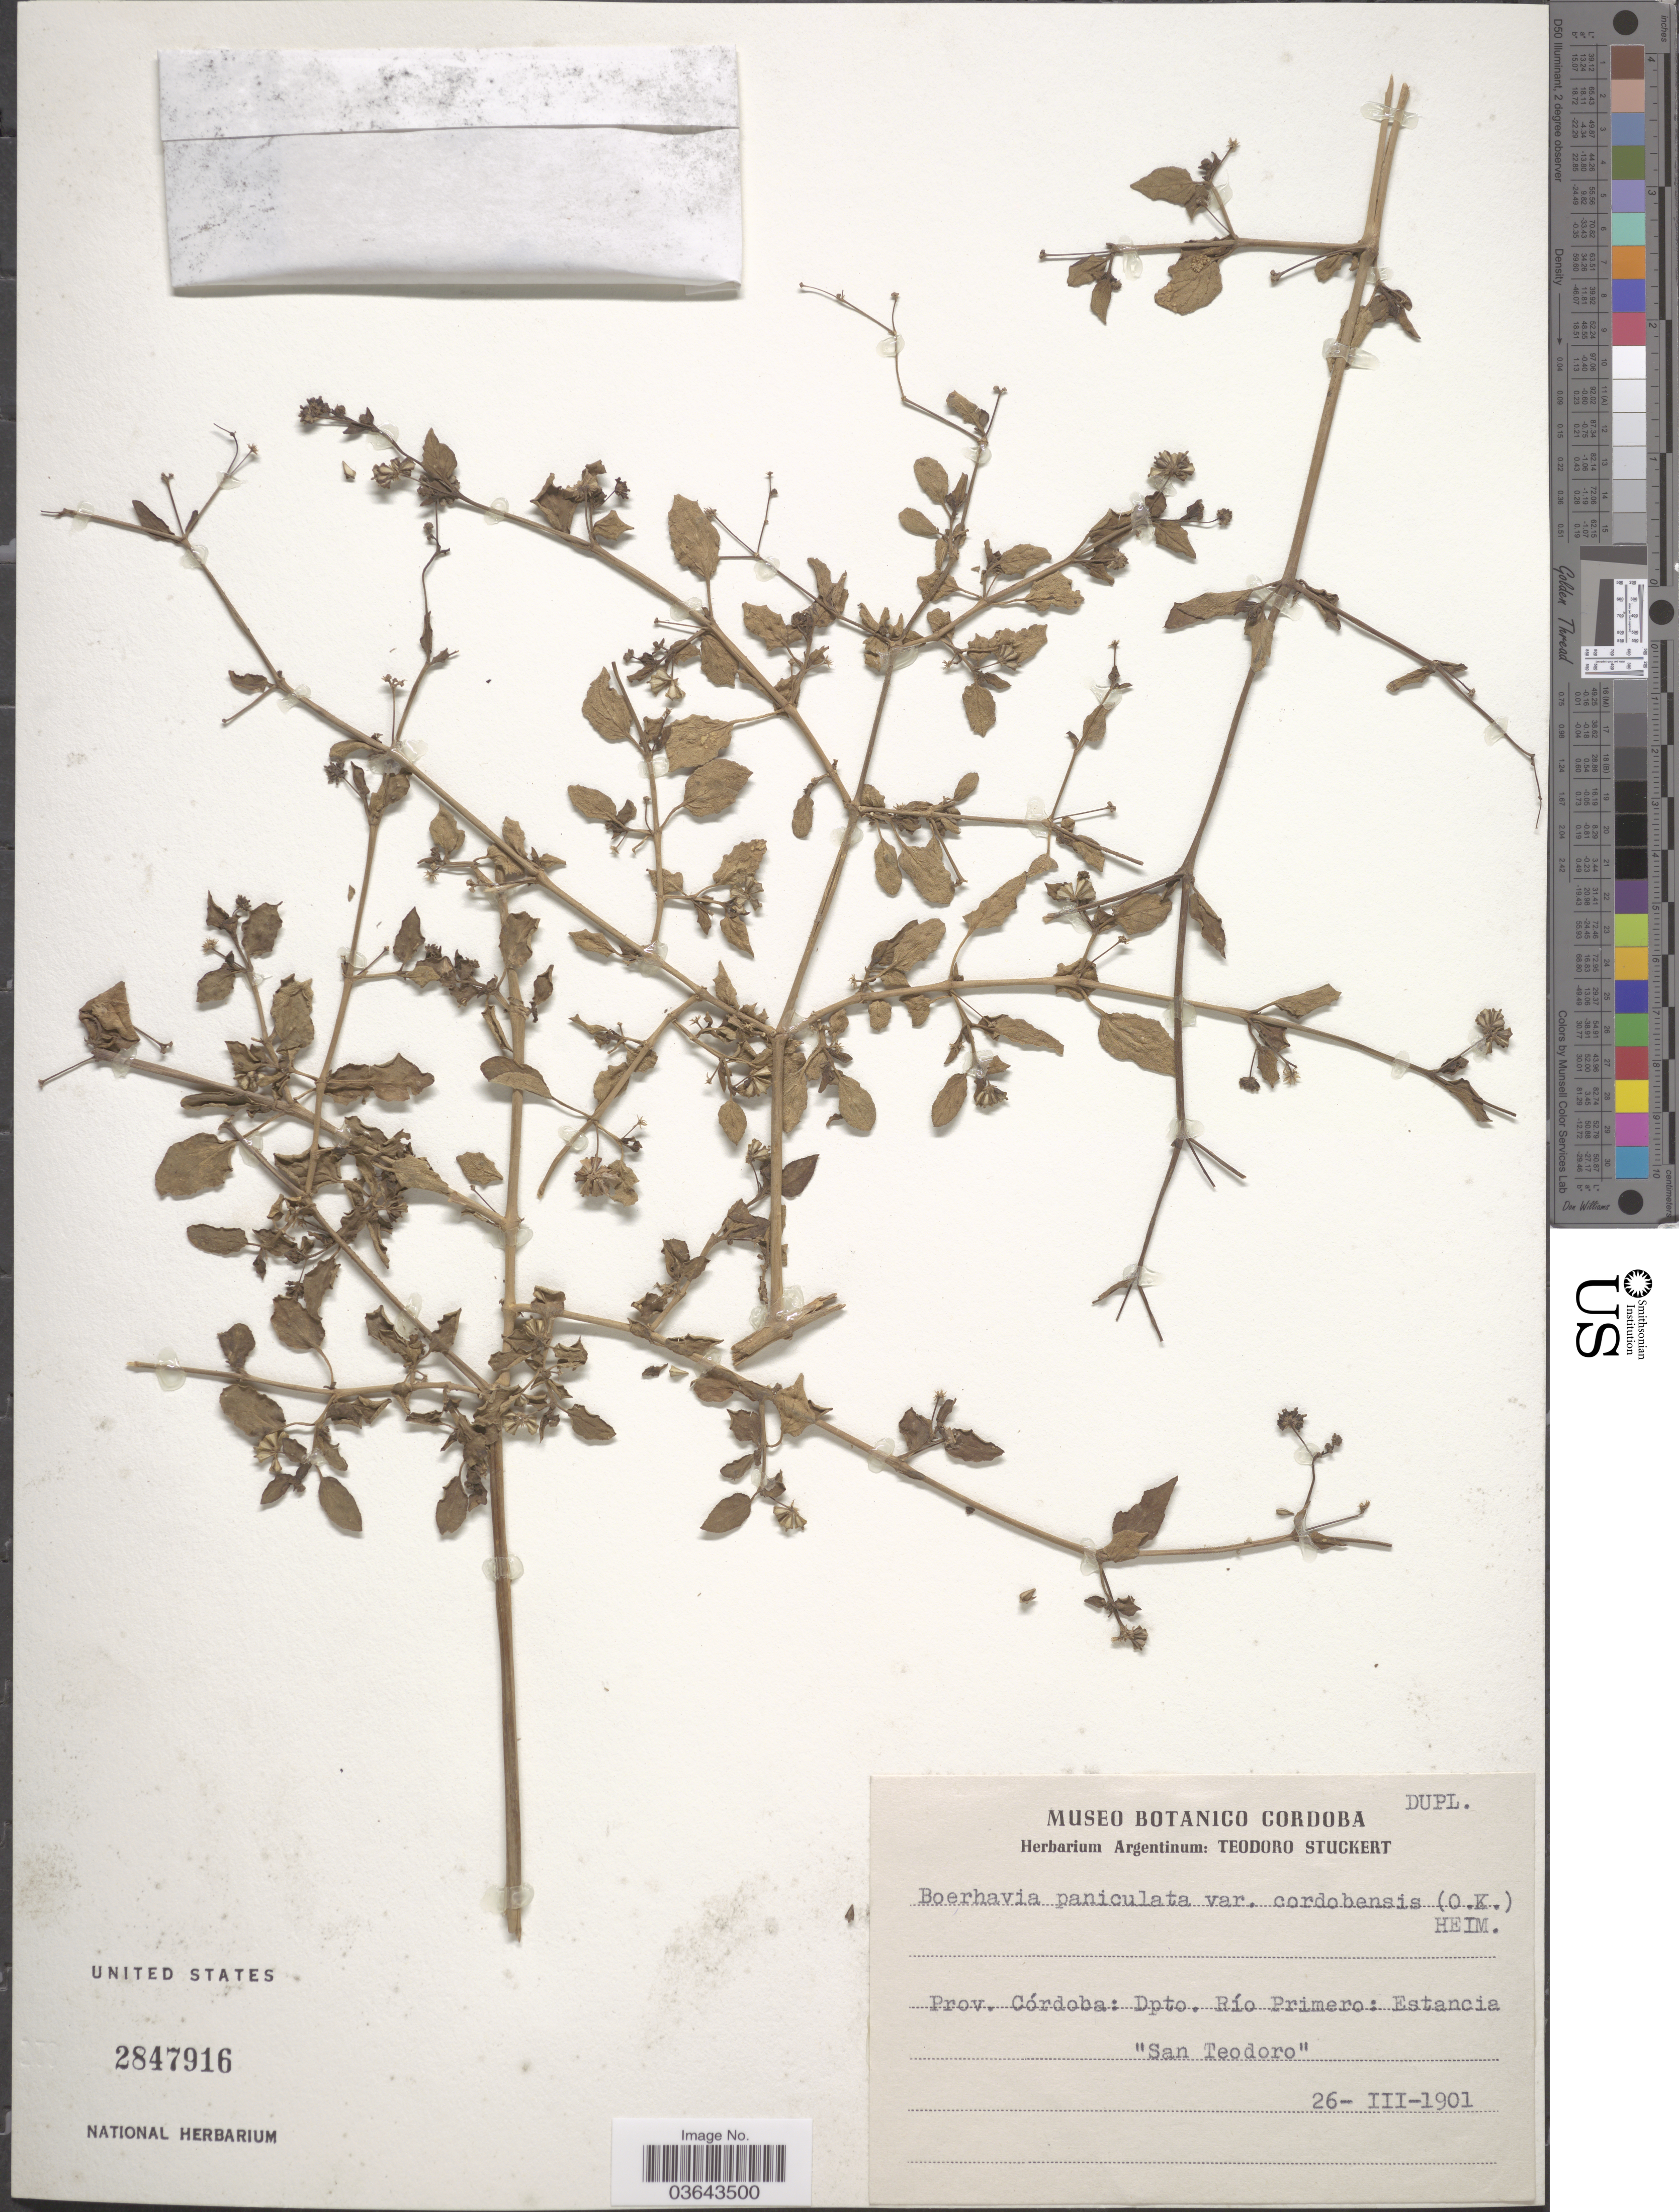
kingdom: Plantae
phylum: Tracheophyta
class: Magnoliopsida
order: Caryophyllales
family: Nyctaginaceae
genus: Boerhavia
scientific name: Boerhavia paniculata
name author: Rich.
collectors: Ex herb. Teodoro Stuckert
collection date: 1901-03-26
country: Colombia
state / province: Córdoba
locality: Dpto. Río Primero: Estancia "San Teodoro".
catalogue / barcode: US 2847916